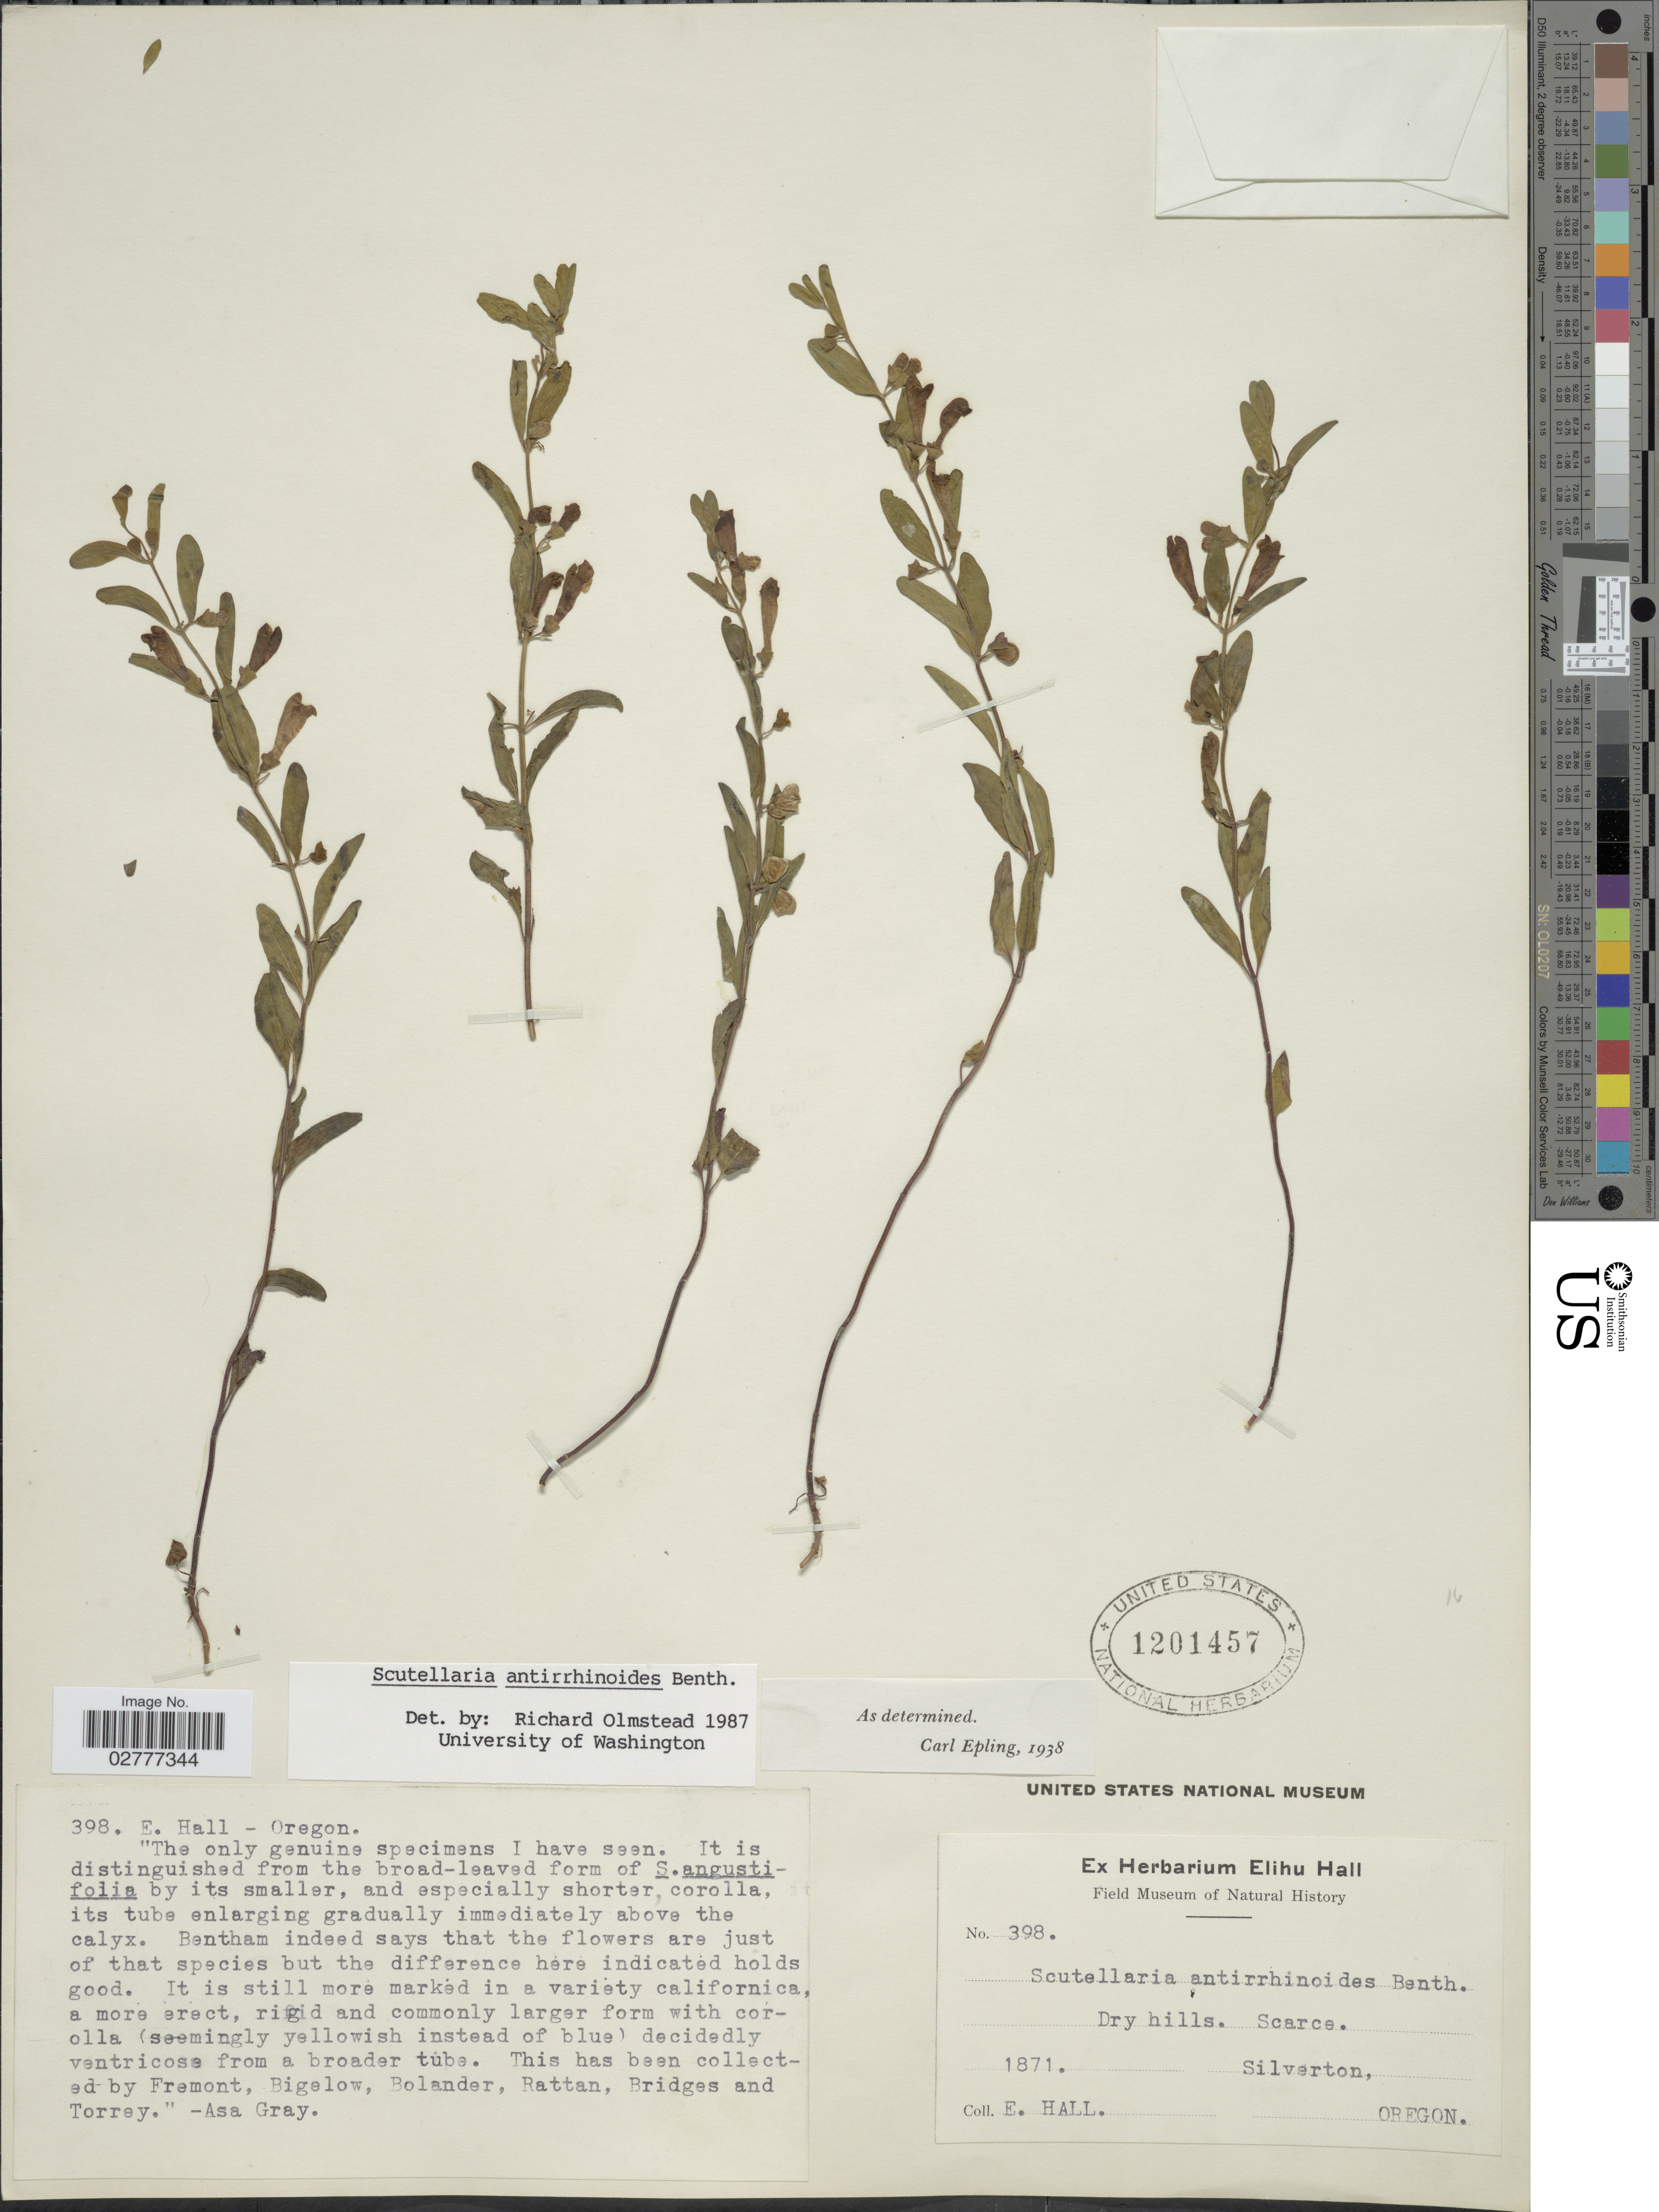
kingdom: Plantae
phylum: Tracheophyta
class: Magnoliopsida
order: Lamiales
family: Lamiaceae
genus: Scutellaria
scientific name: Scutellaria antirrhinoides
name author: Benth.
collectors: E. Hall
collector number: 398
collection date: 1871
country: United States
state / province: Oregon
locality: Silverton.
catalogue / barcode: US 1201457